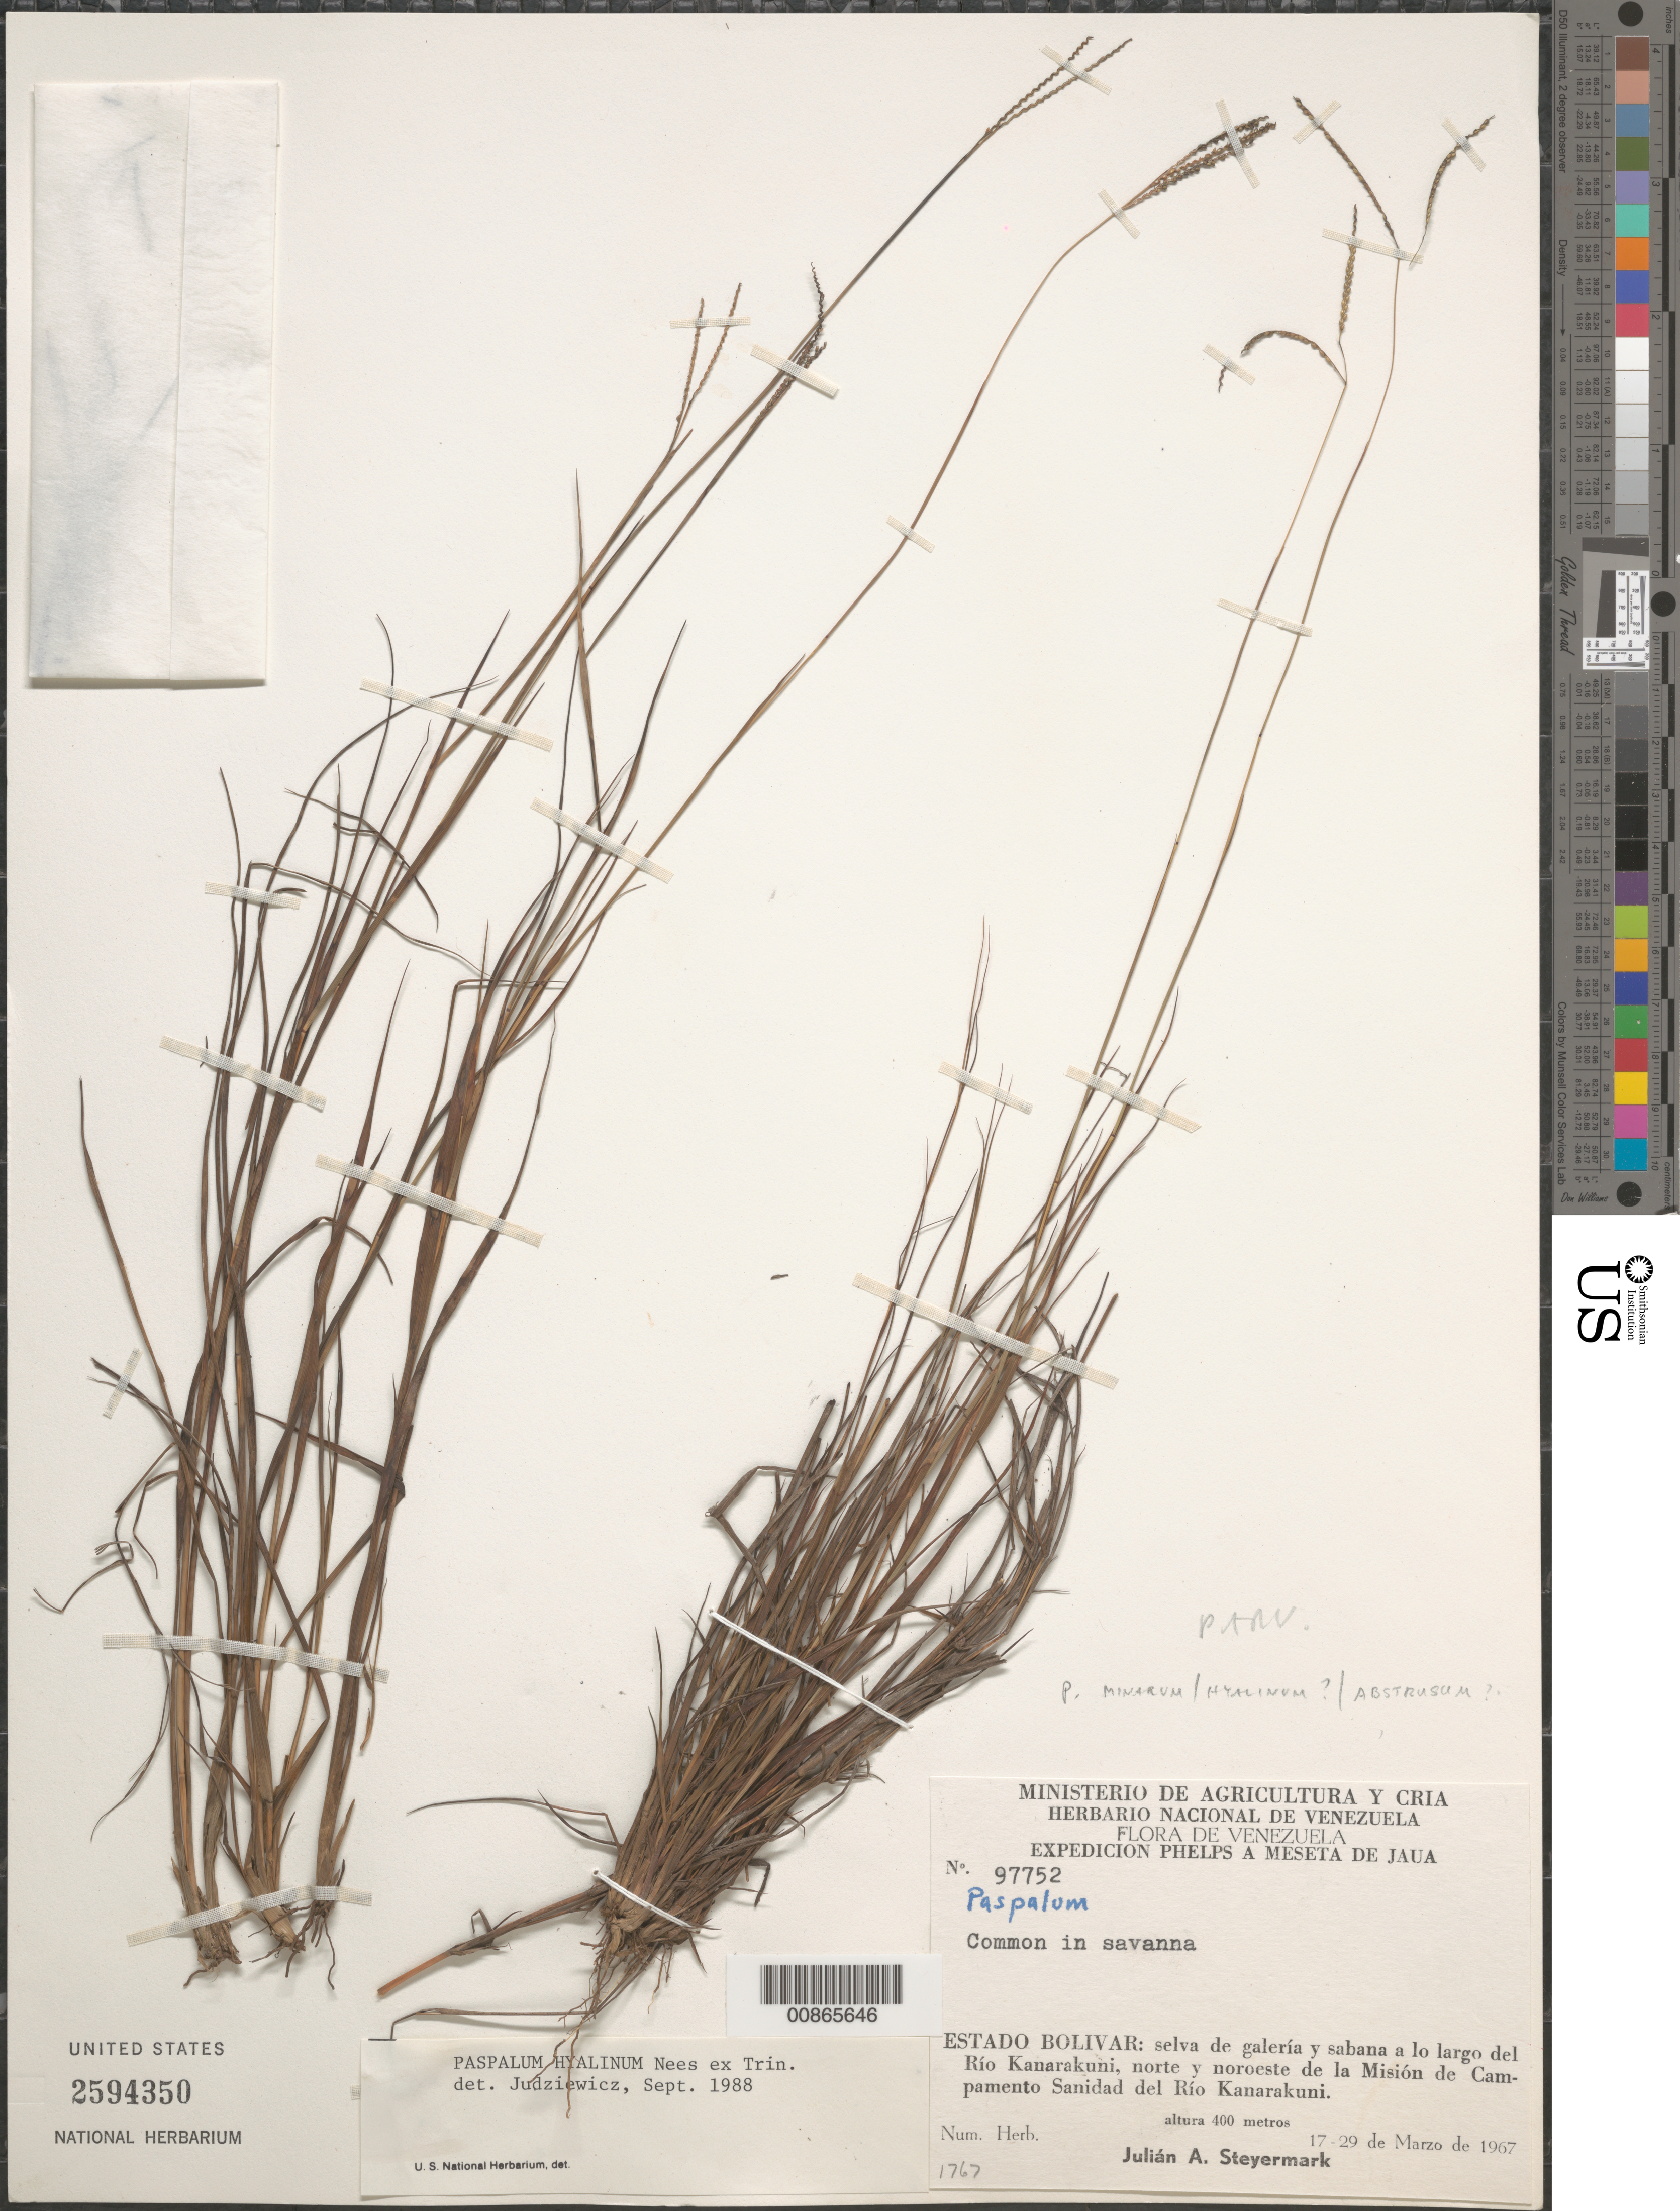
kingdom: Plantae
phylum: Tracheophyta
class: Liliopsida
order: Poales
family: Poaceae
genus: Paspalum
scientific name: Paspalum hyalinum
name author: Nees ex Trin.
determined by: Judziewicz, E. J.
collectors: J. Steyermark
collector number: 97752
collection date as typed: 17-Mar-67 to 29-Mar-67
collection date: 1967-03-17/1967-03-29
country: Venezuela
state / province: Bolívar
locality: Río Kanarakuni, N and NW of Mision de Campamento Sanidad del Río Kanarakuni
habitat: Savanna along river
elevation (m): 400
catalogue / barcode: US 2594350